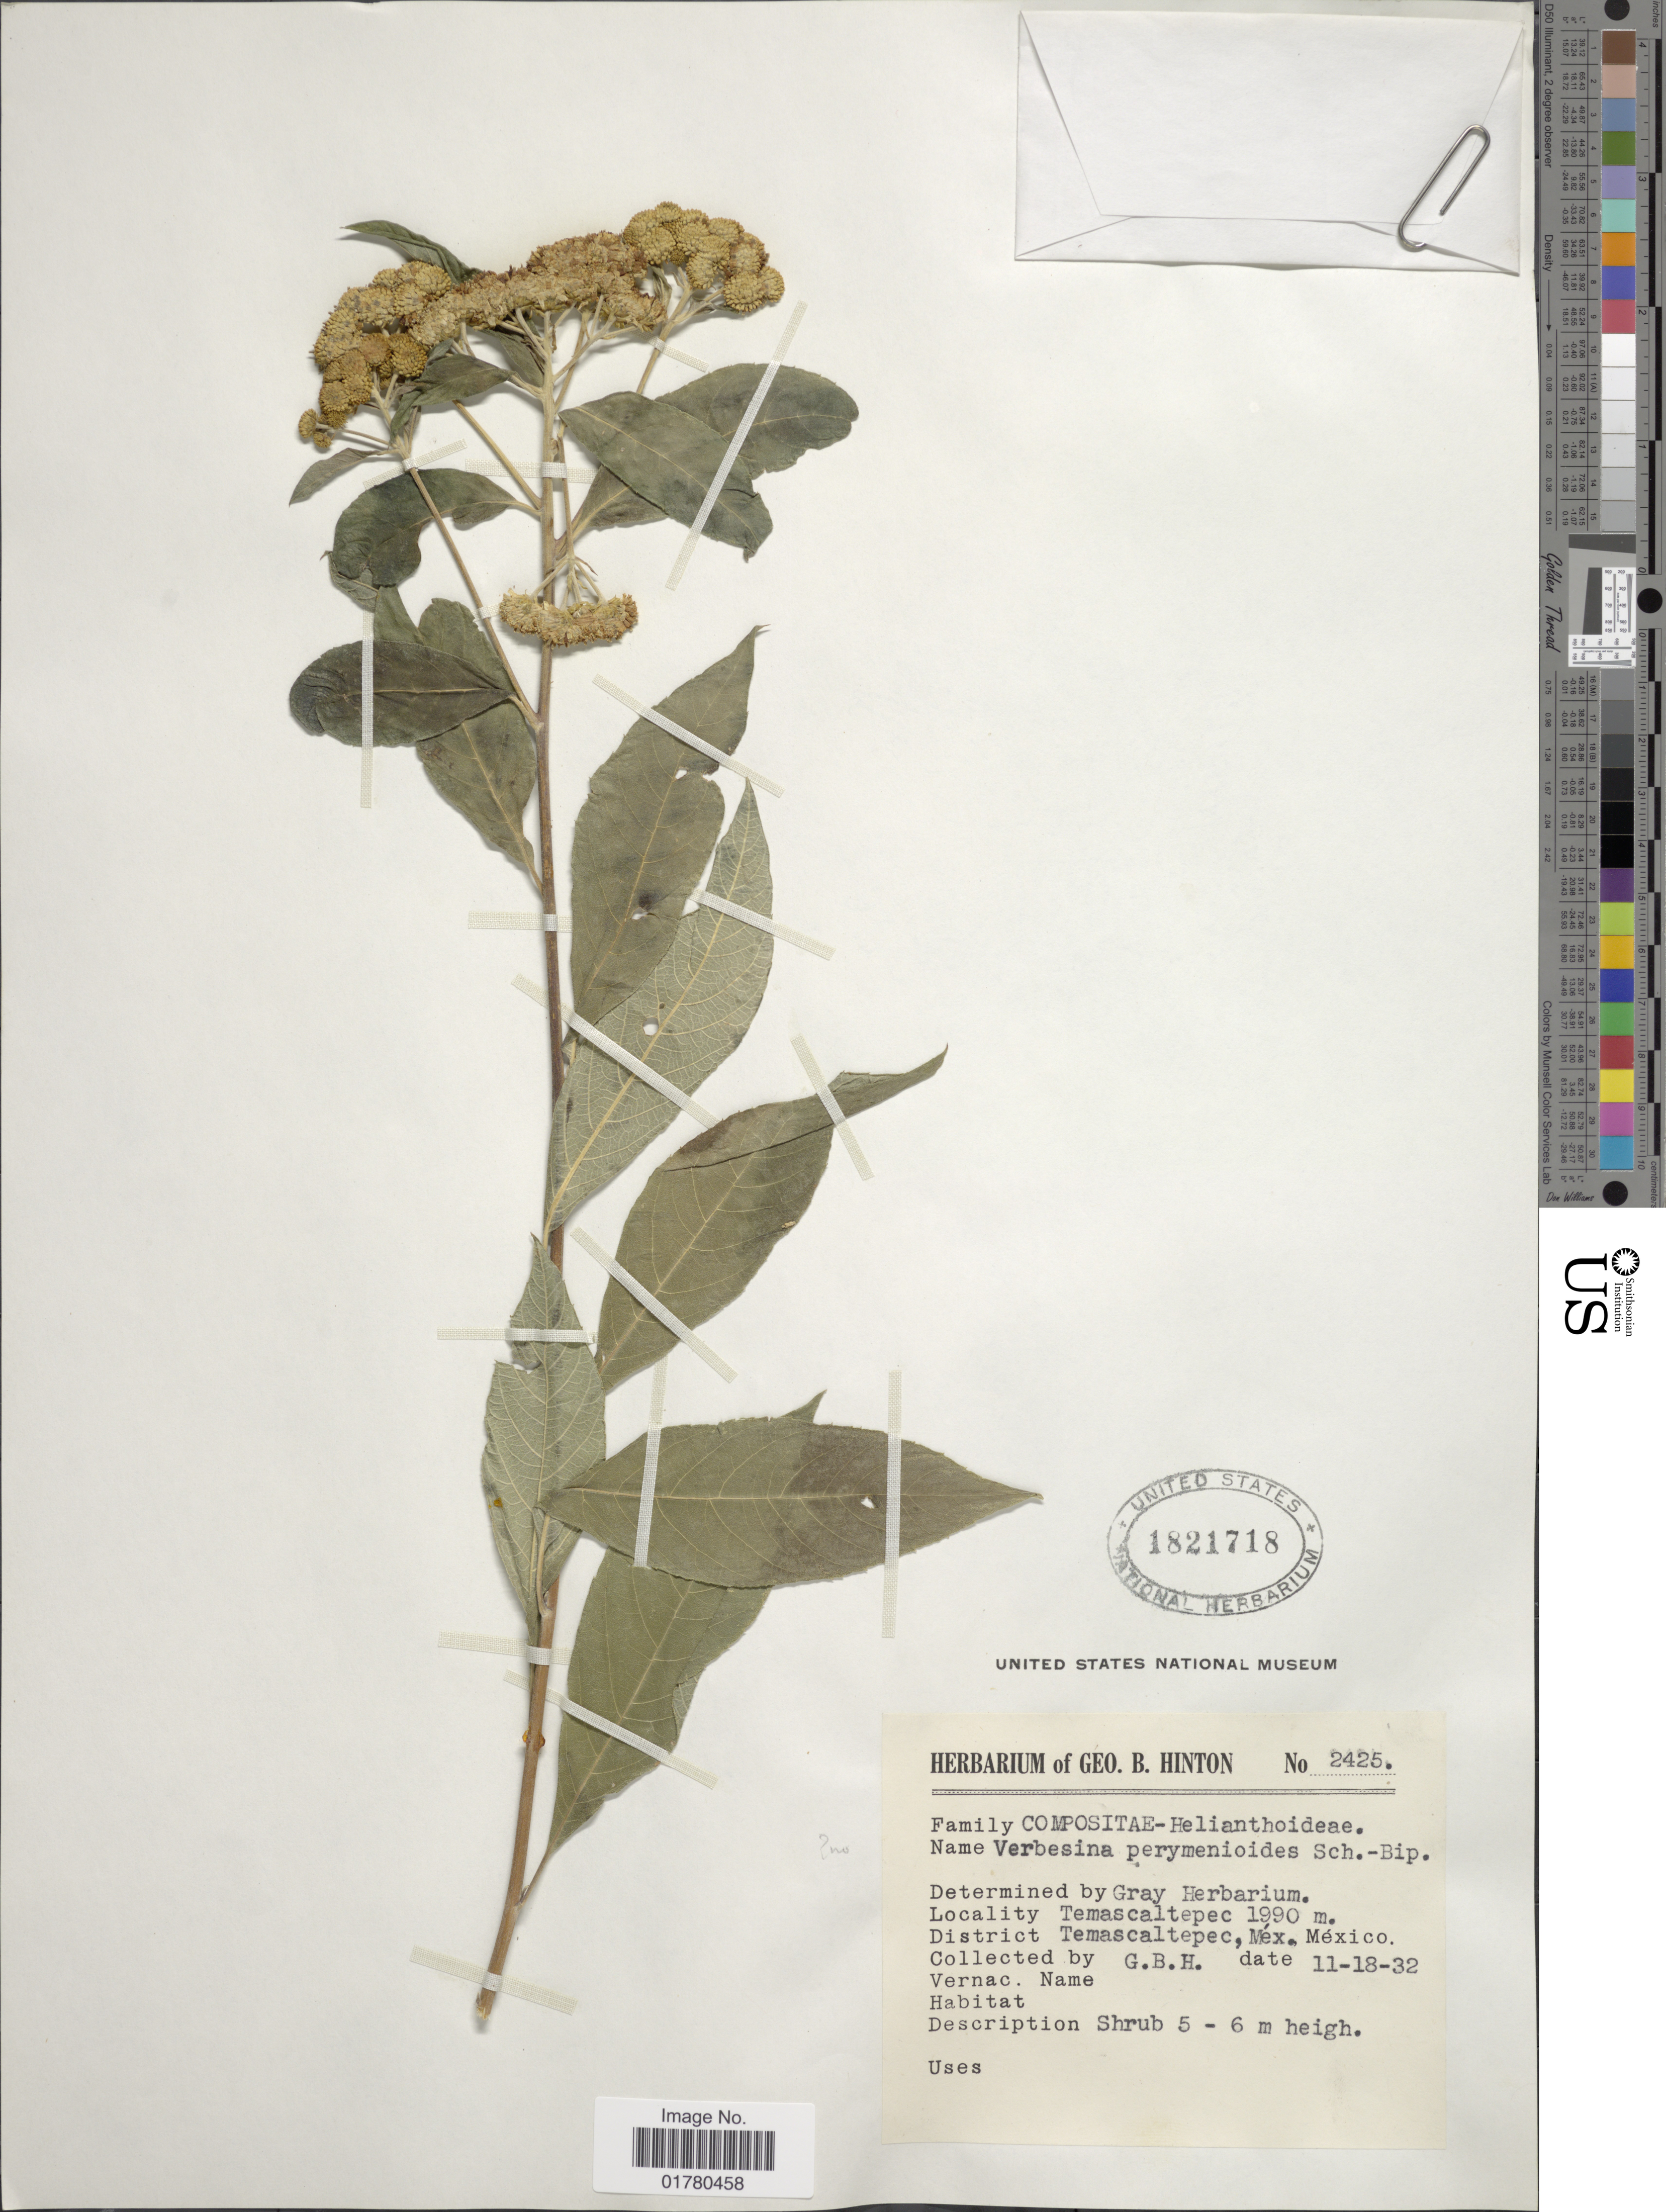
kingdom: Plantae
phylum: Tracheophyta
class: Magnoliopsida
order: Asterales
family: Asteraceae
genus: Verbesina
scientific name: Verbesina sp.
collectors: G. B. Hinton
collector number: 2425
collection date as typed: Transcribed d/m/y: 18/11/32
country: Mexico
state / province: México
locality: Temascaltepec, District Temascaltepec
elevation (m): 1990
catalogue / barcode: US 1821718